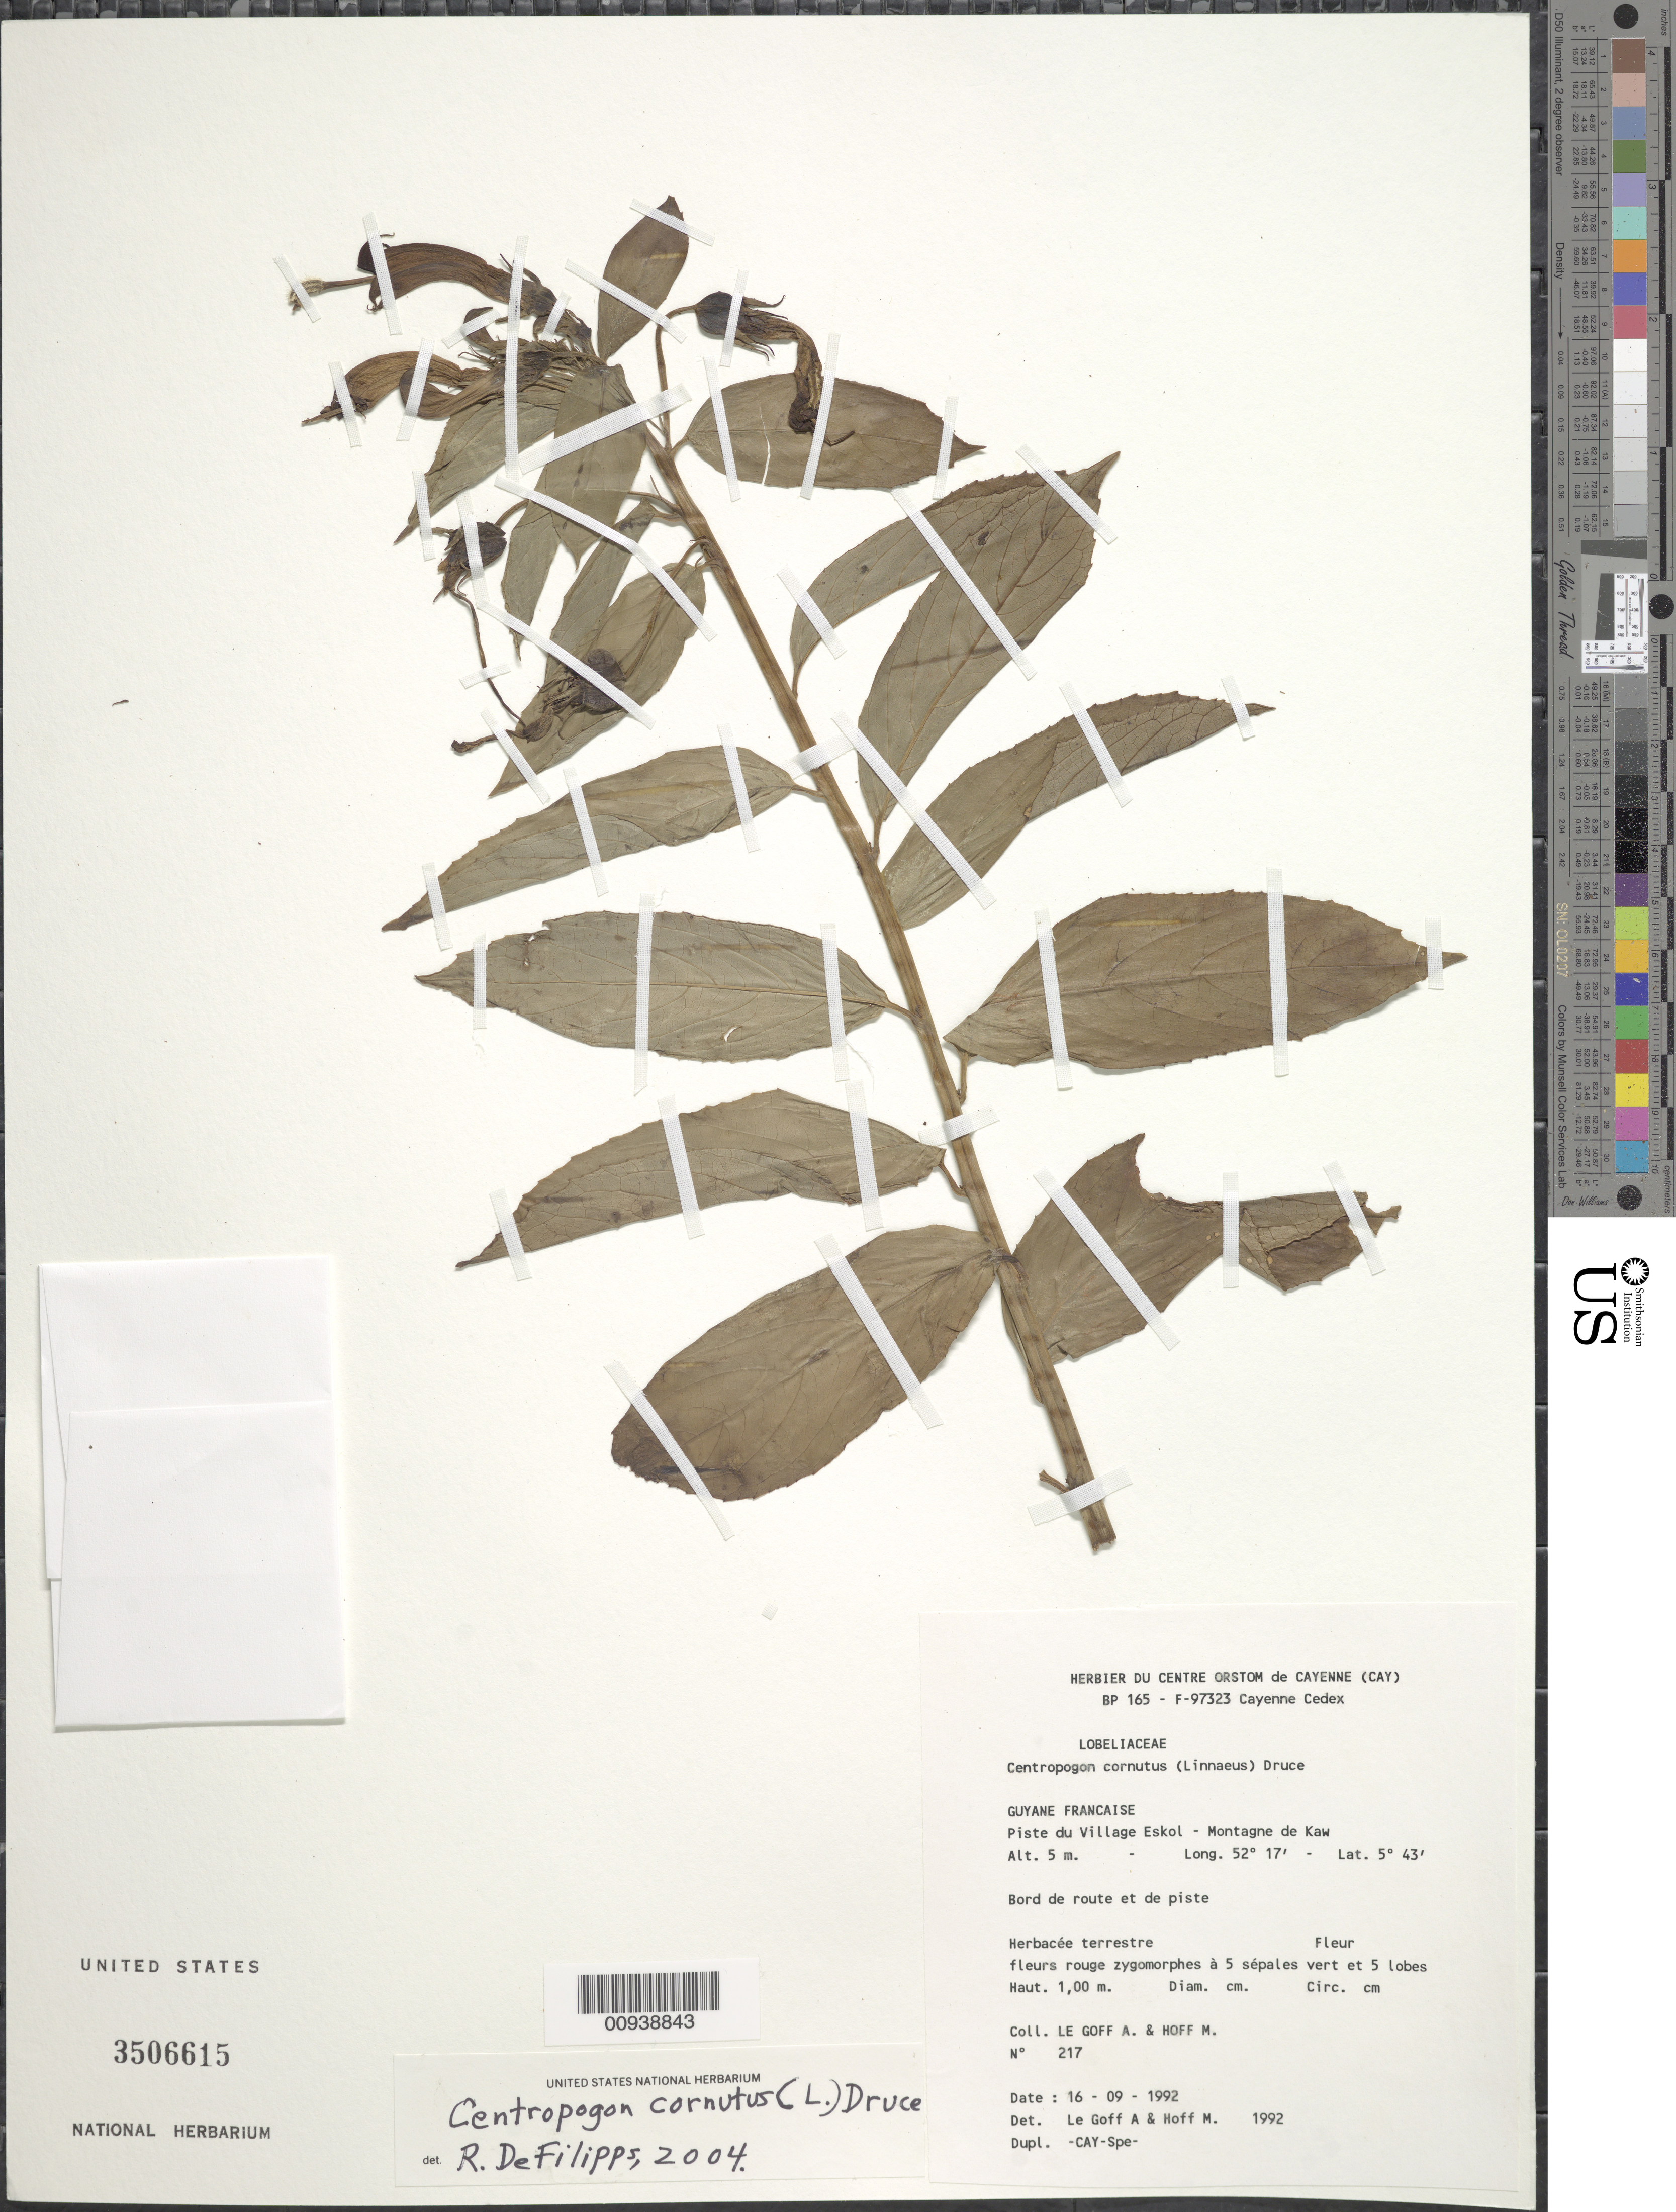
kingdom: Plantae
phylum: Tracheophyta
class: Magnoliopsida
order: Asterales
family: Campanulaceae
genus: Centropogon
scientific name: Centropogon cornutus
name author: (L.) Druce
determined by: DeFilipps, R. A.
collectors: A. Le Goff & M. Hoff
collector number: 217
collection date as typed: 16-Sep-92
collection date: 1992-09-16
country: French Guiana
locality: Montagne de Kaw, Piste du Village Eskol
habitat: Along road and path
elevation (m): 5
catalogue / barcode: US 3506615